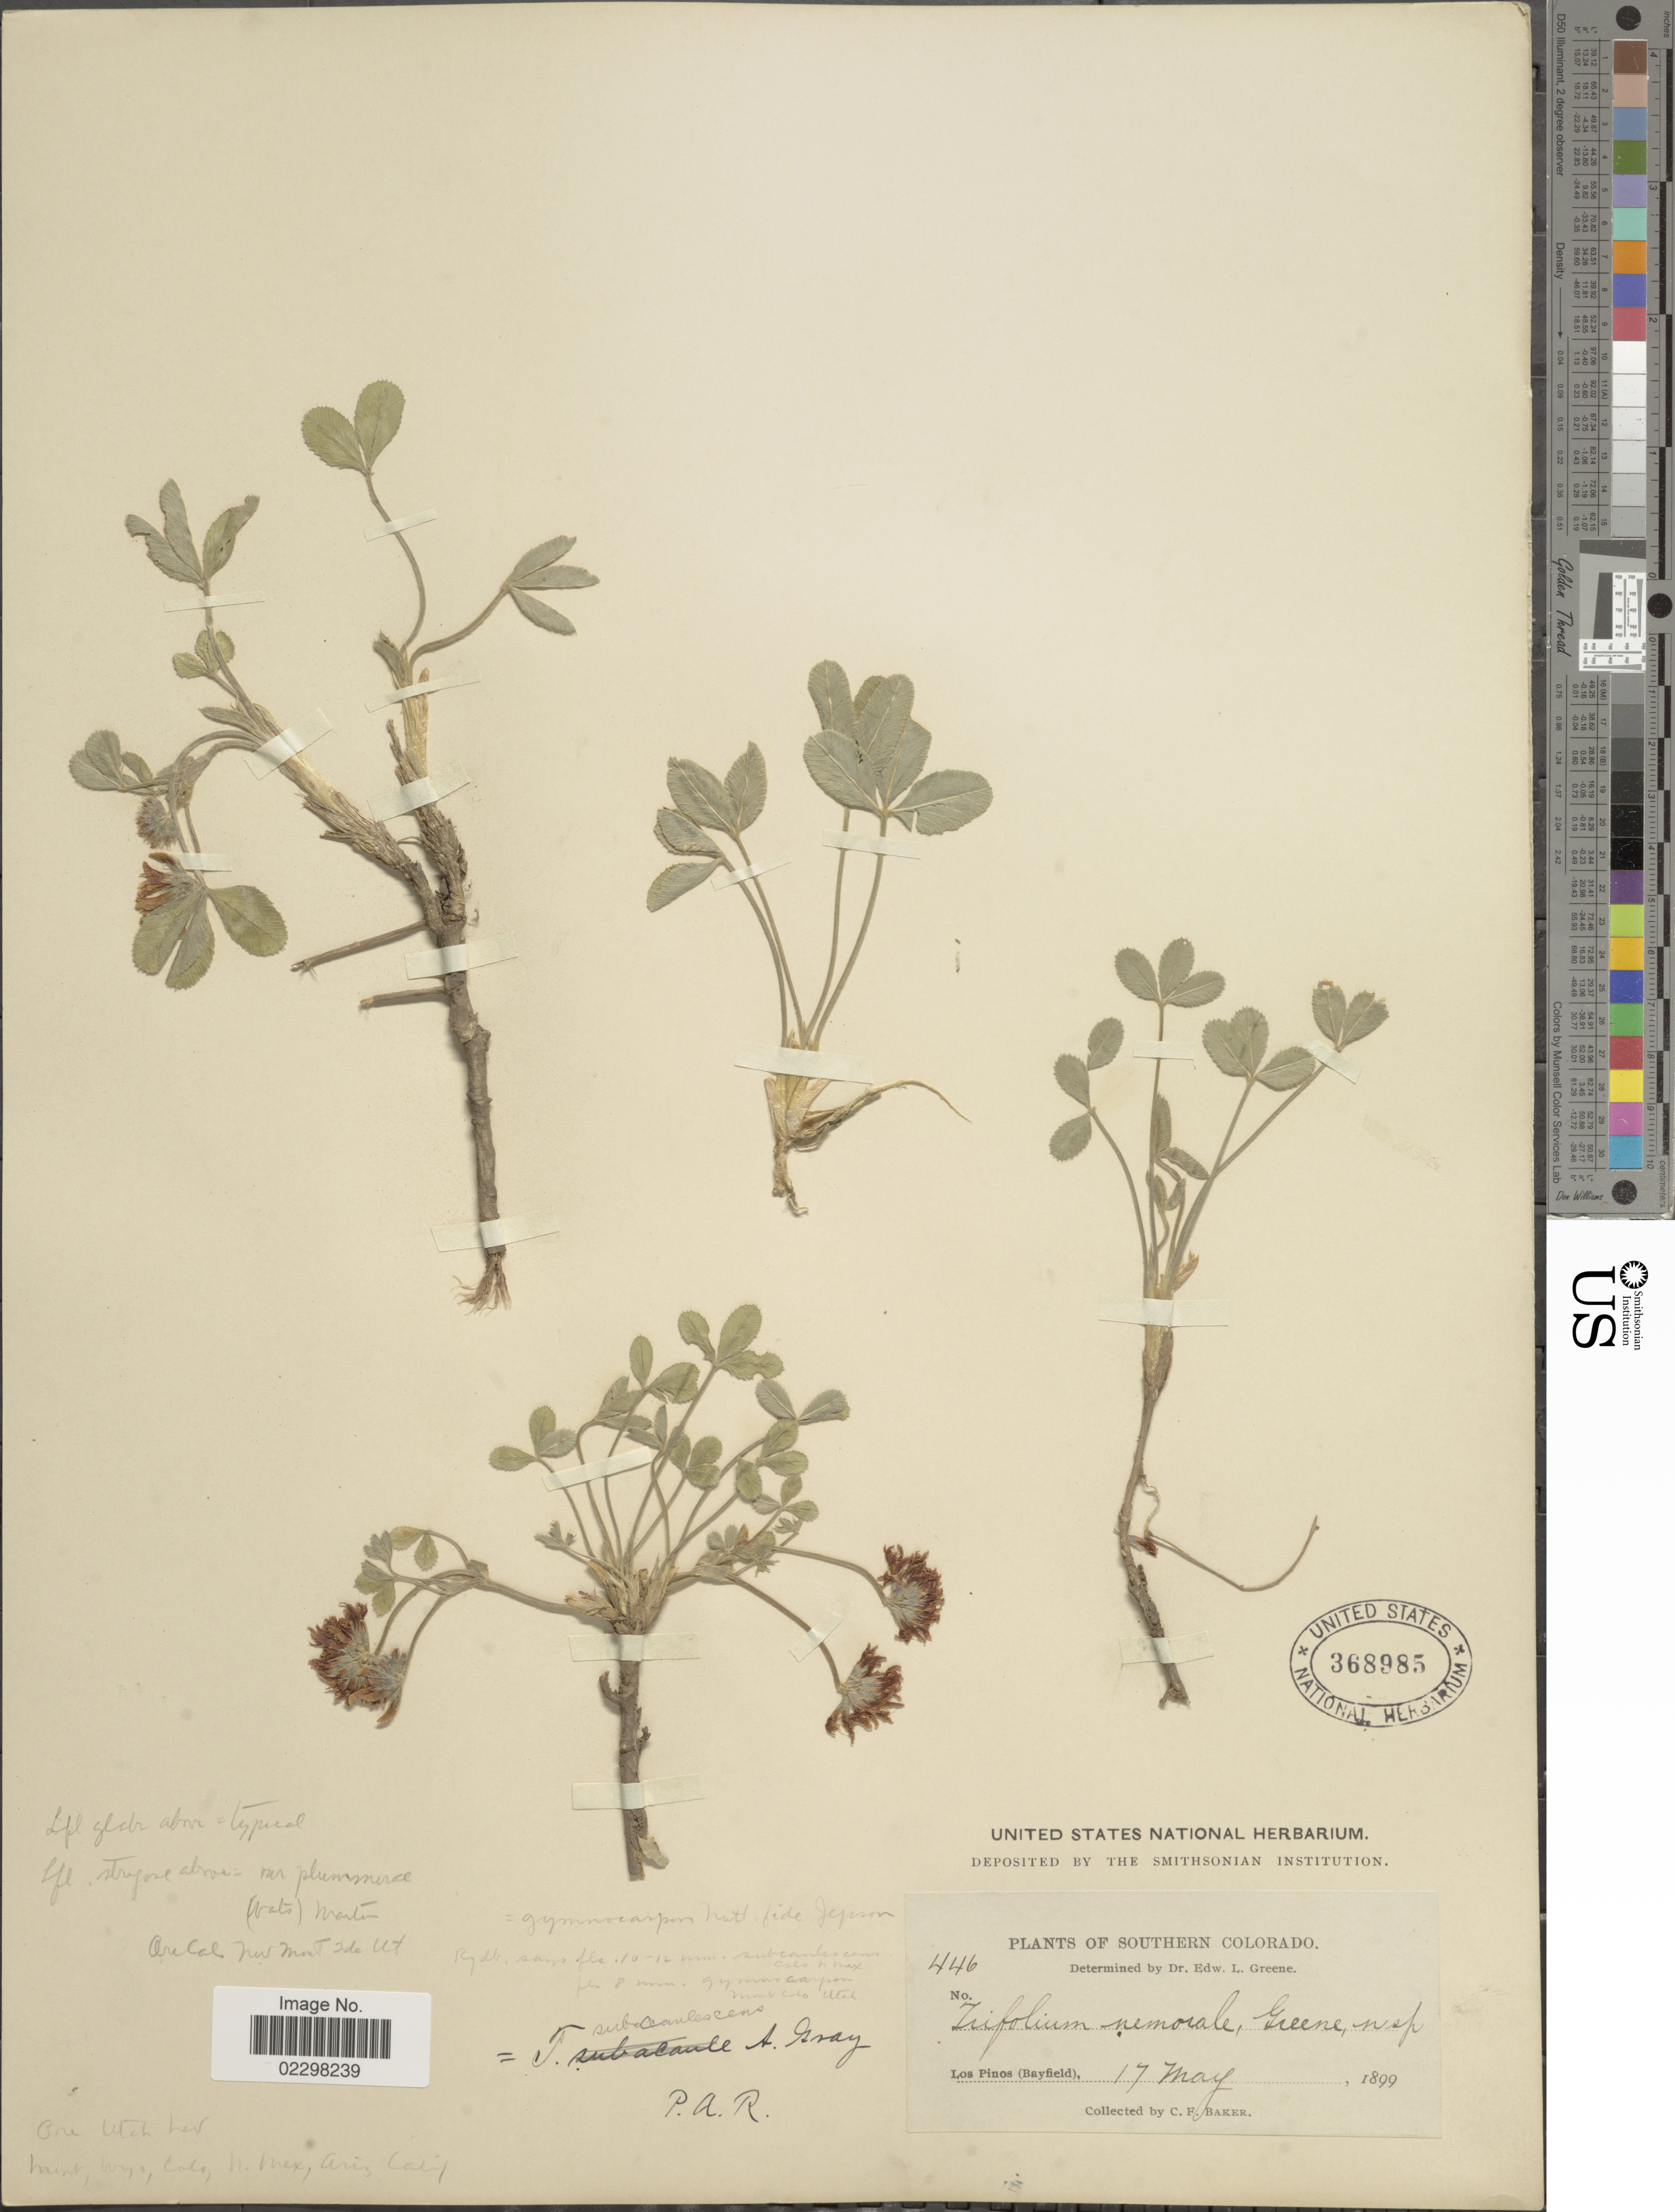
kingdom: Plantae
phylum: Tracheophyta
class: Magnoliopsida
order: Fabales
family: Fabaceae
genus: Trifolium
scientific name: Trifolium subcaulescens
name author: A. Gray in Ives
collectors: C. F. Baker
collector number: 446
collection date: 1899-05-17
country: United States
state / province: Colorado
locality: Southern Colorado. Los Pinos (Bayfield).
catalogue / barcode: US 368985